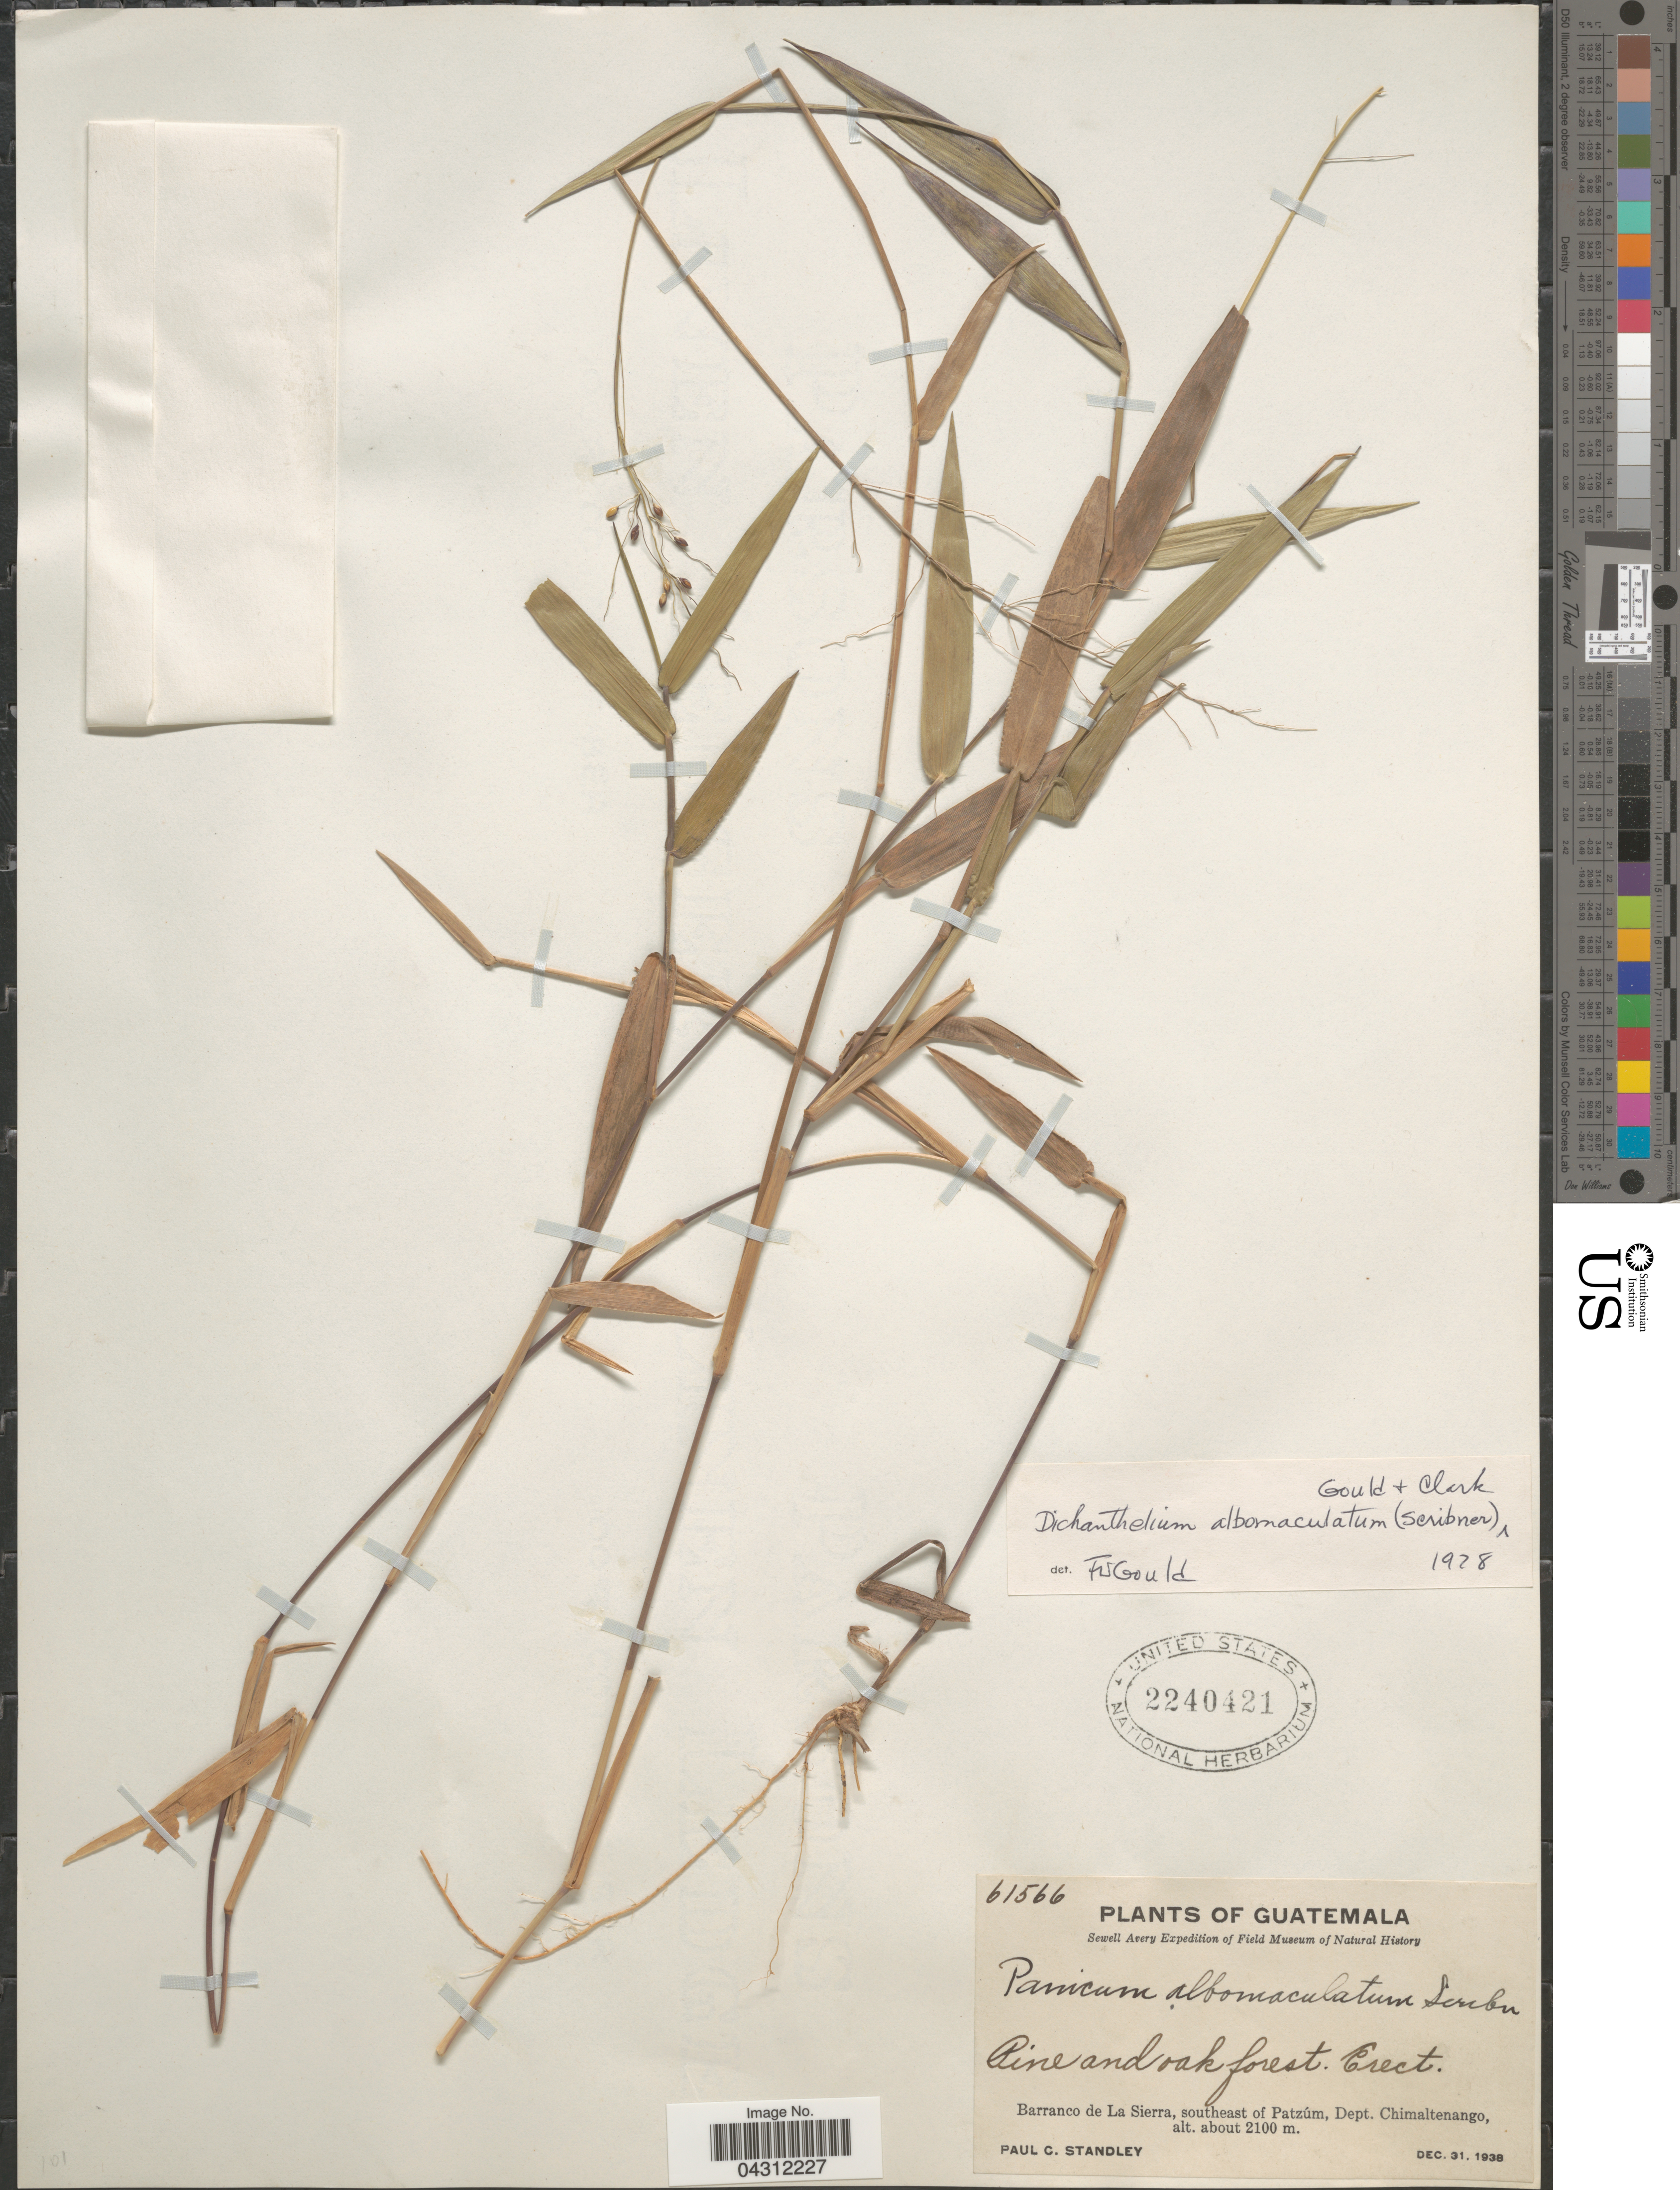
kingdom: Plantae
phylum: Tracheophyta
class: Liliopsida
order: Poales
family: Poaceae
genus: Dichanthelium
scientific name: Dichanthelium commutatum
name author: (Schult.) Gould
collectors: P. C. Standley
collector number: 61566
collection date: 1938-12-31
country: Guatemala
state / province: Chimaltenango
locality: Sewell Avery Expedition. Barranco de La Sierra, southeast of Patzúm, Dept. Chimaltenango.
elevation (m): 2100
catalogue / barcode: US 2240421